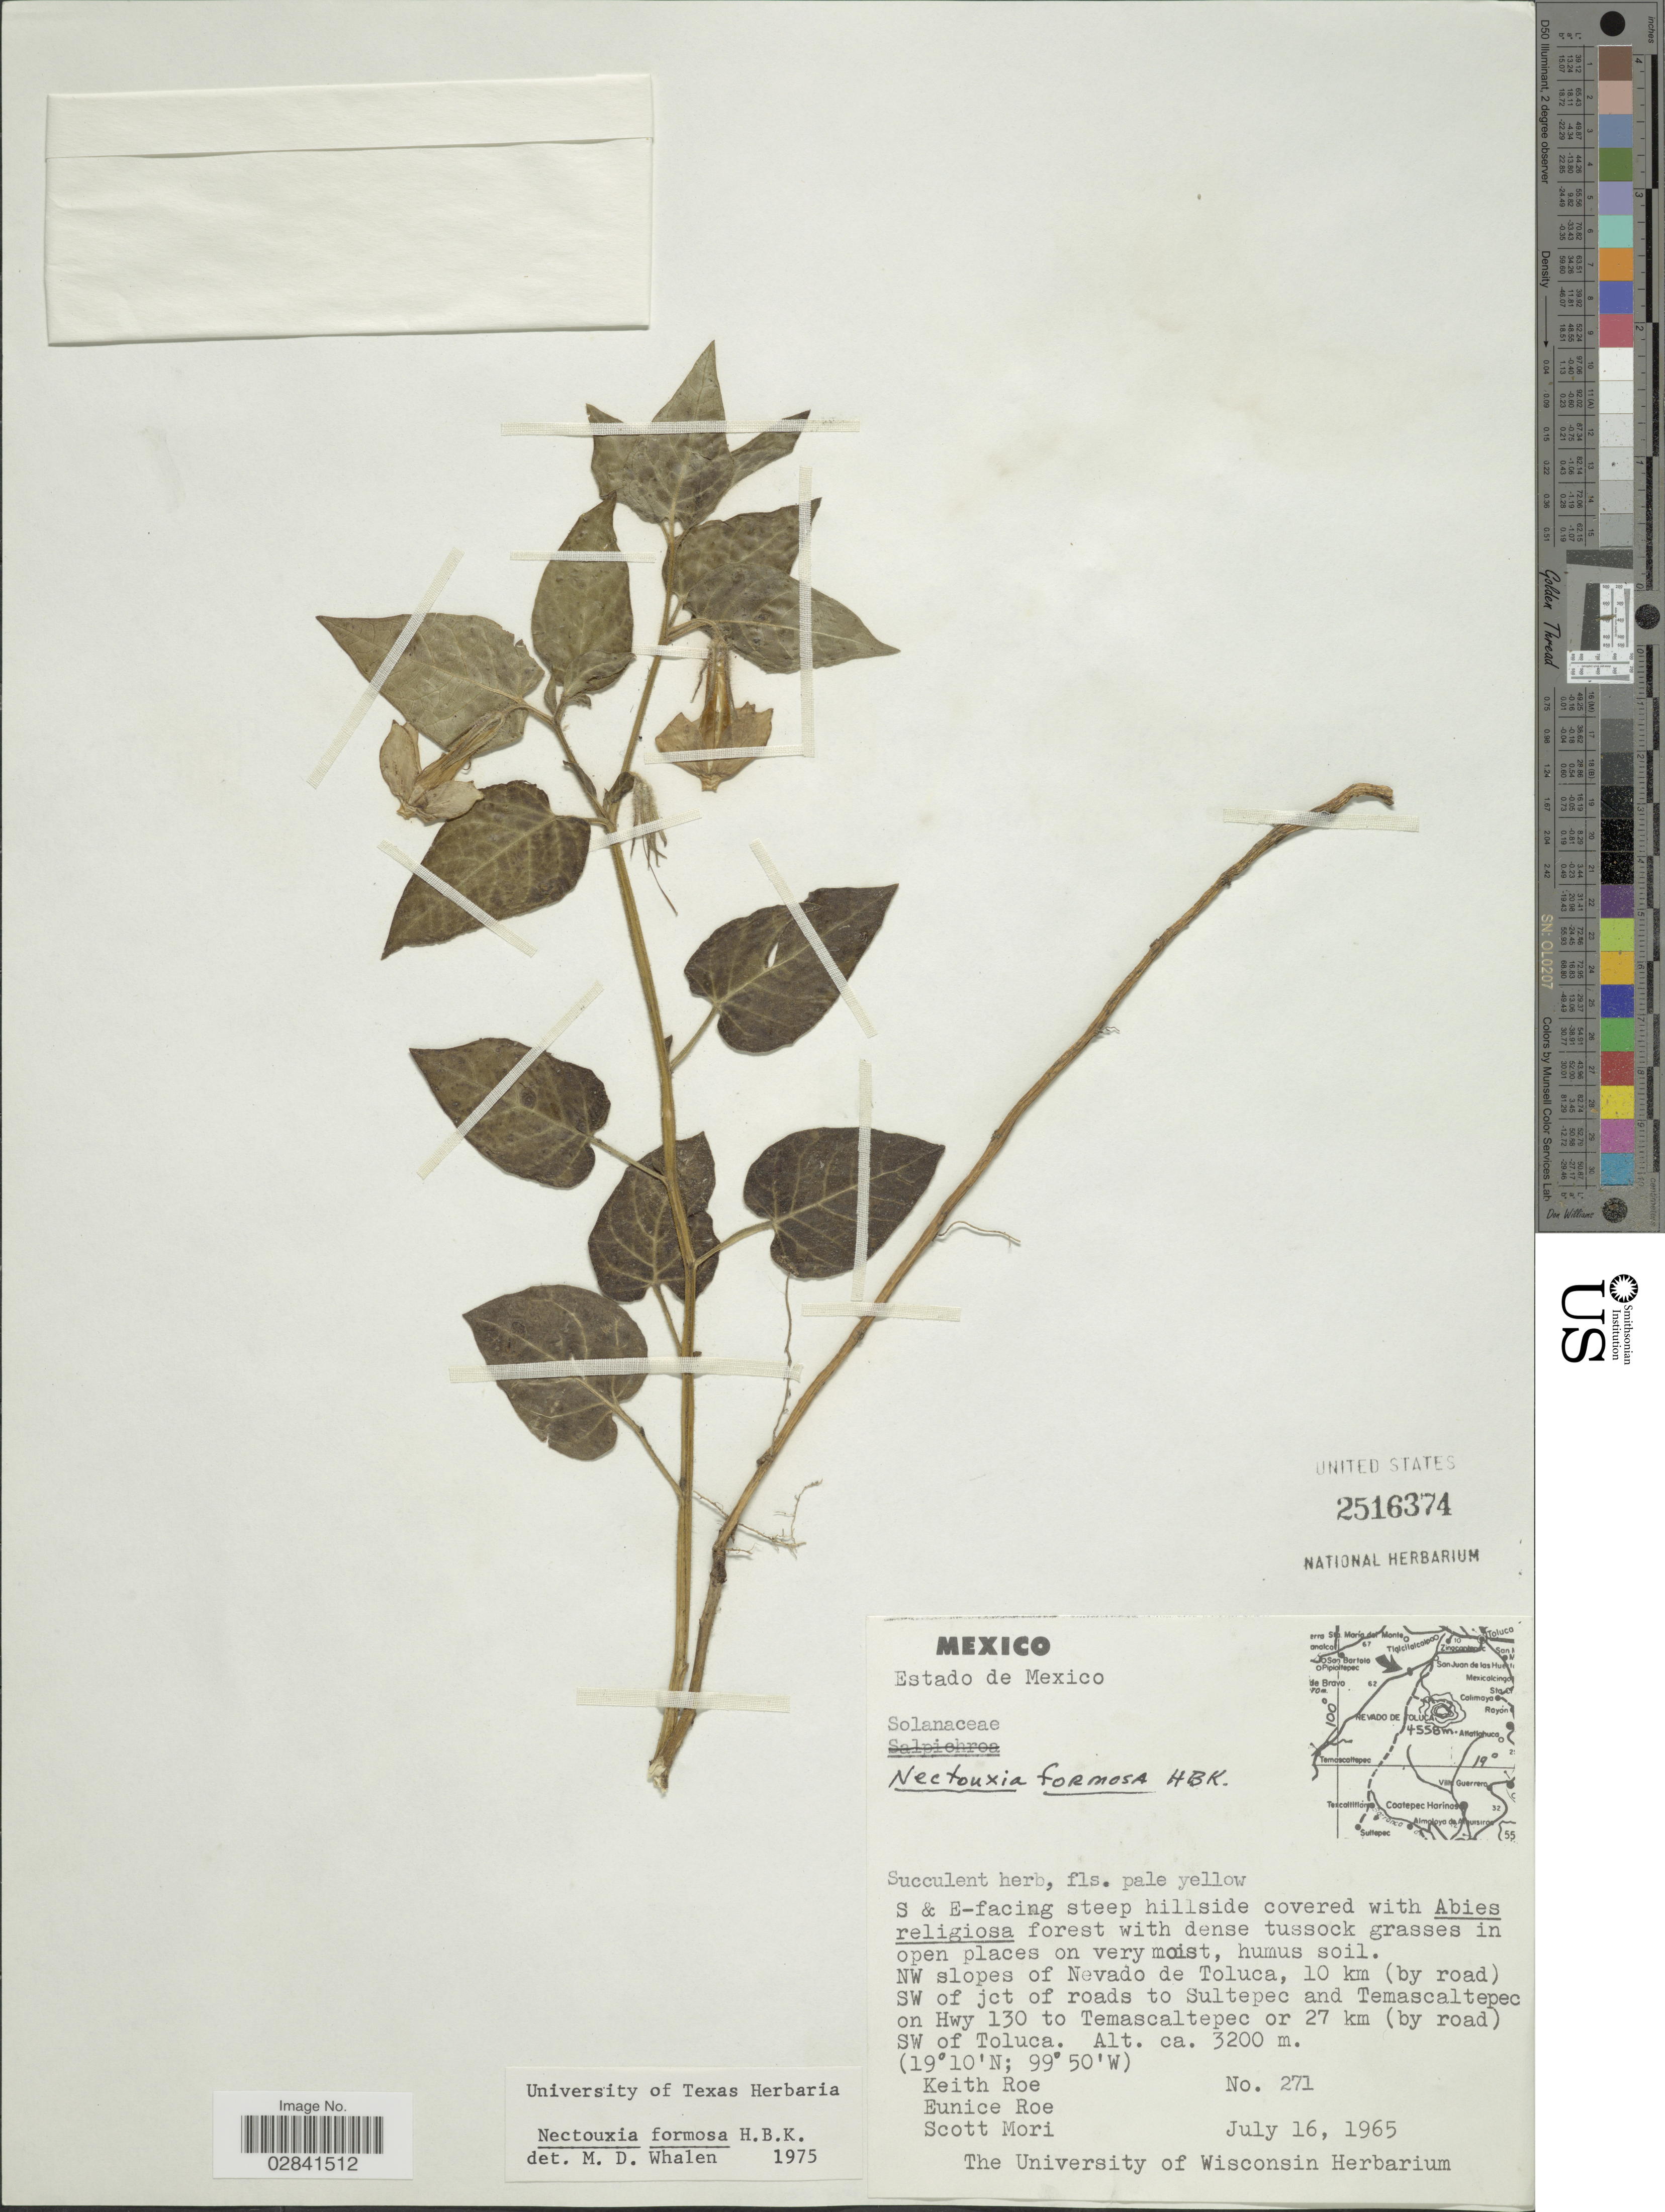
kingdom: Plantae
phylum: Tracheophyta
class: Magnoliopsida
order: Solanales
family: Solanaceae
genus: Nectouxia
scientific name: Nectouxia formosa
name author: Kunth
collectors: K. E. Roe, E. Roe & S. Mori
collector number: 271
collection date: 1965-07-16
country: Mexico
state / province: México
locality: S & E-facing steep hillside. NW slopes of Nevado de Toluca, 10 km (by road) SW of jct of roads to Sultepec and Temascaltepec on Hwy 130 to Temascaltepec or 27 km (by road) SW of Toluca.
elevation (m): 3200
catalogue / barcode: US 2516374